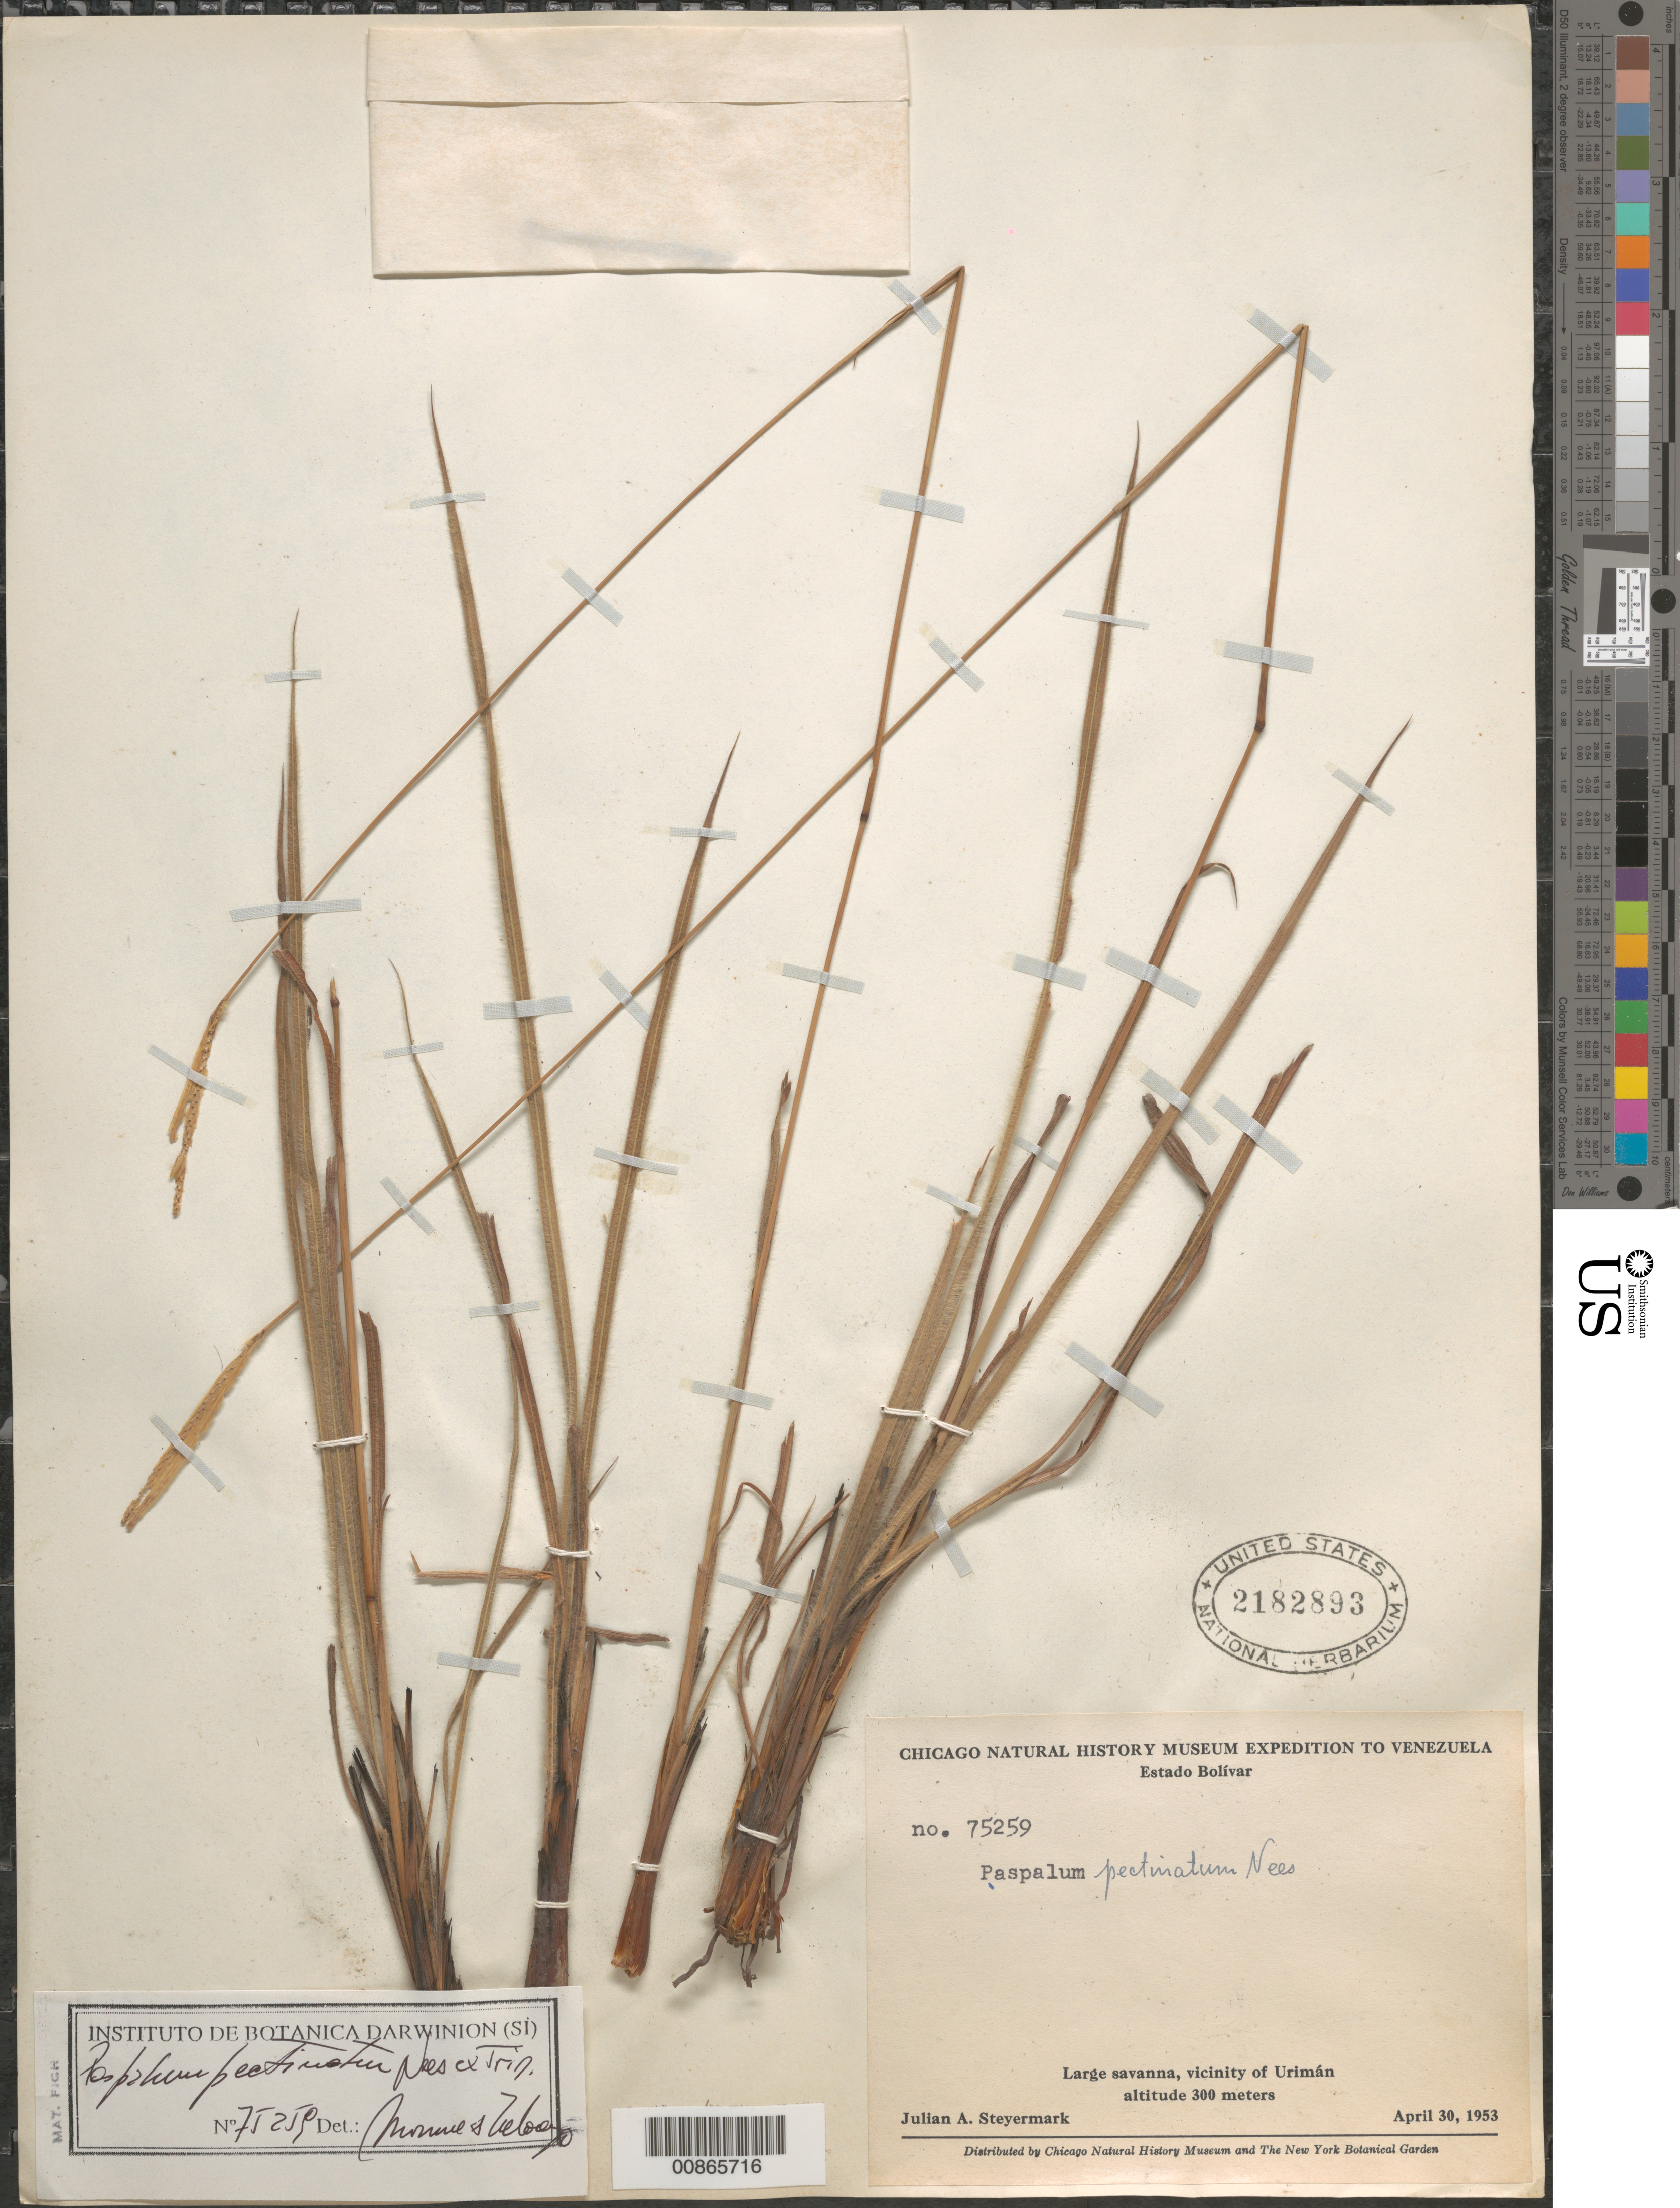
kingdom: Plantae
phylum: Tracheophyta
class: Liliopsida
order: Poales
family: Poaceae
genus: Paspalum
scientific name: Paspalum pectinatum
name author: Nees ex Trin.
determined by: Zuloaga, F. O.; Morrone, O. N.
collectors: J. Steyermark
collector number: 75259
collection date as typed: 30-Apr-53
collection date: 1953-04-30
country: Venezuela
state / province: Bolívar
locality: Urimán, vicinity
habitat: Large savanna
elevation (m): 300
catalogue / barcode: US 2182893